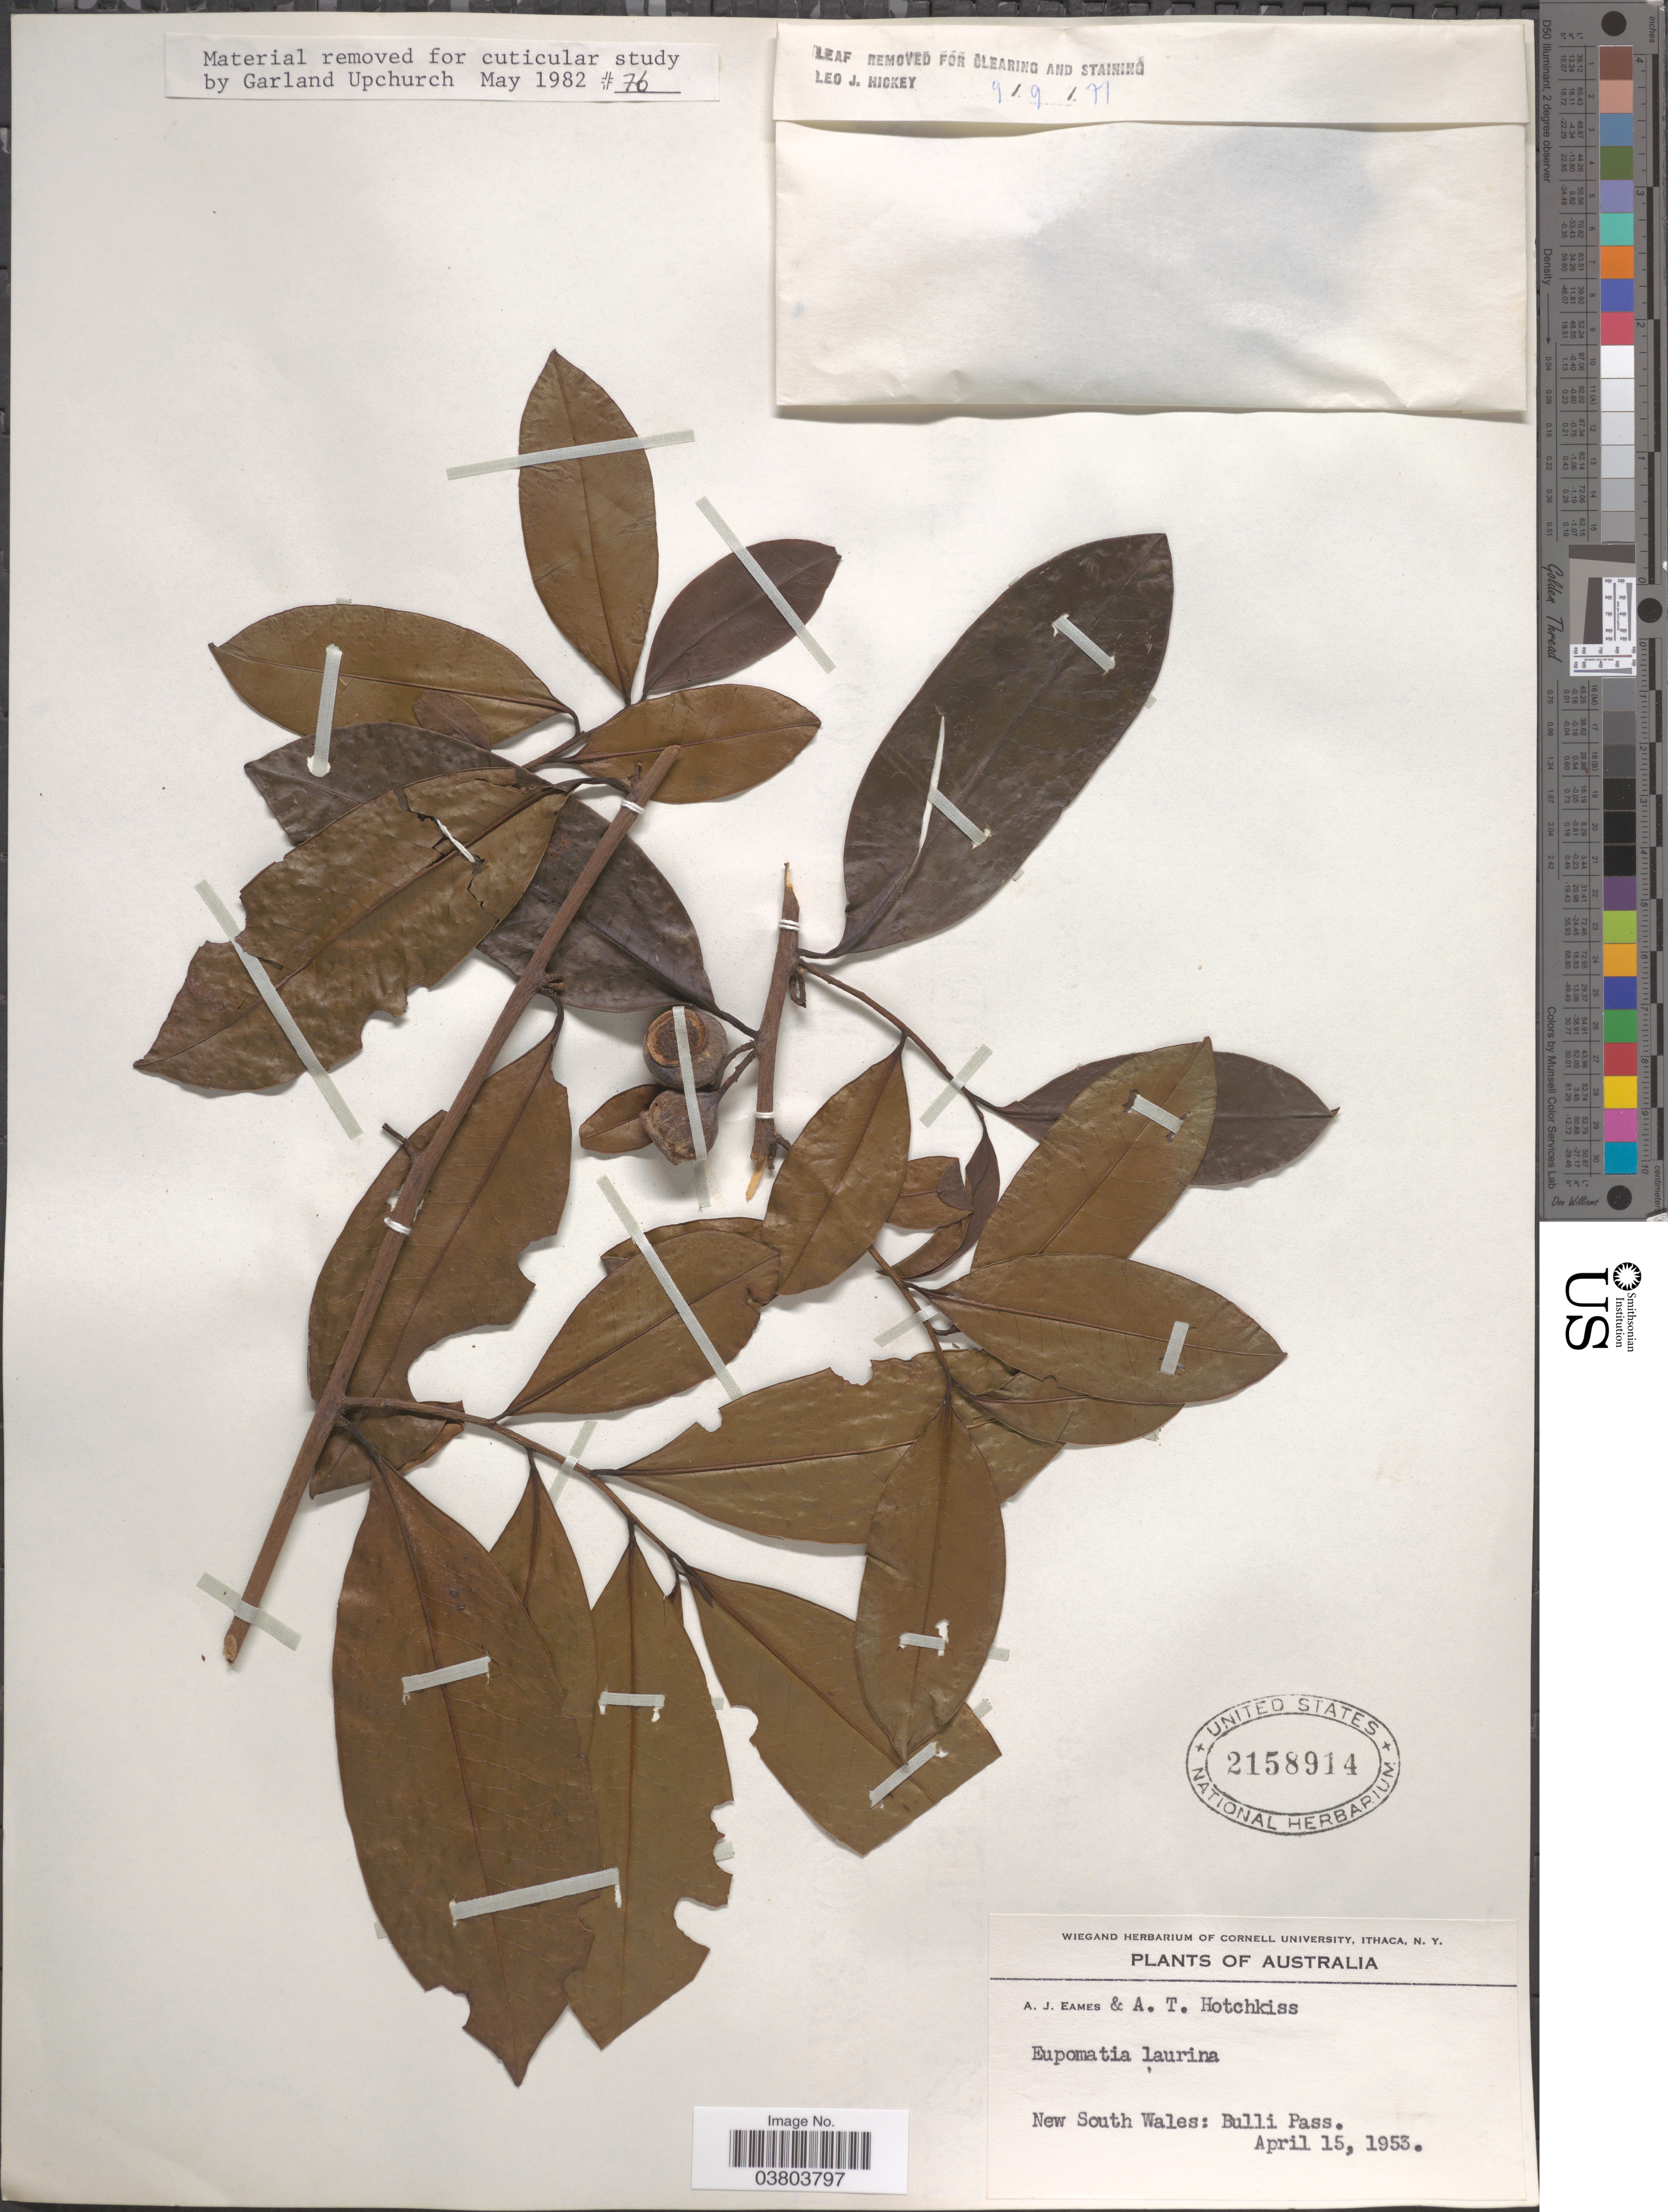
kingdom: Plantae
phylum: Tracheophyta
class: Magnoliopsida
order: Magnoliales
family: Eupomatiaceae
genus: Eupomatia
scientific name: Eupomatia laurina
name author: R. Br.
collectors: A. J. Eames & A. Hotchkiss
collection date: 1953-04-15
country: Australia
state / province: New South Wales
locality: Bulli Pass.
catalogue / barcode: US 2158914